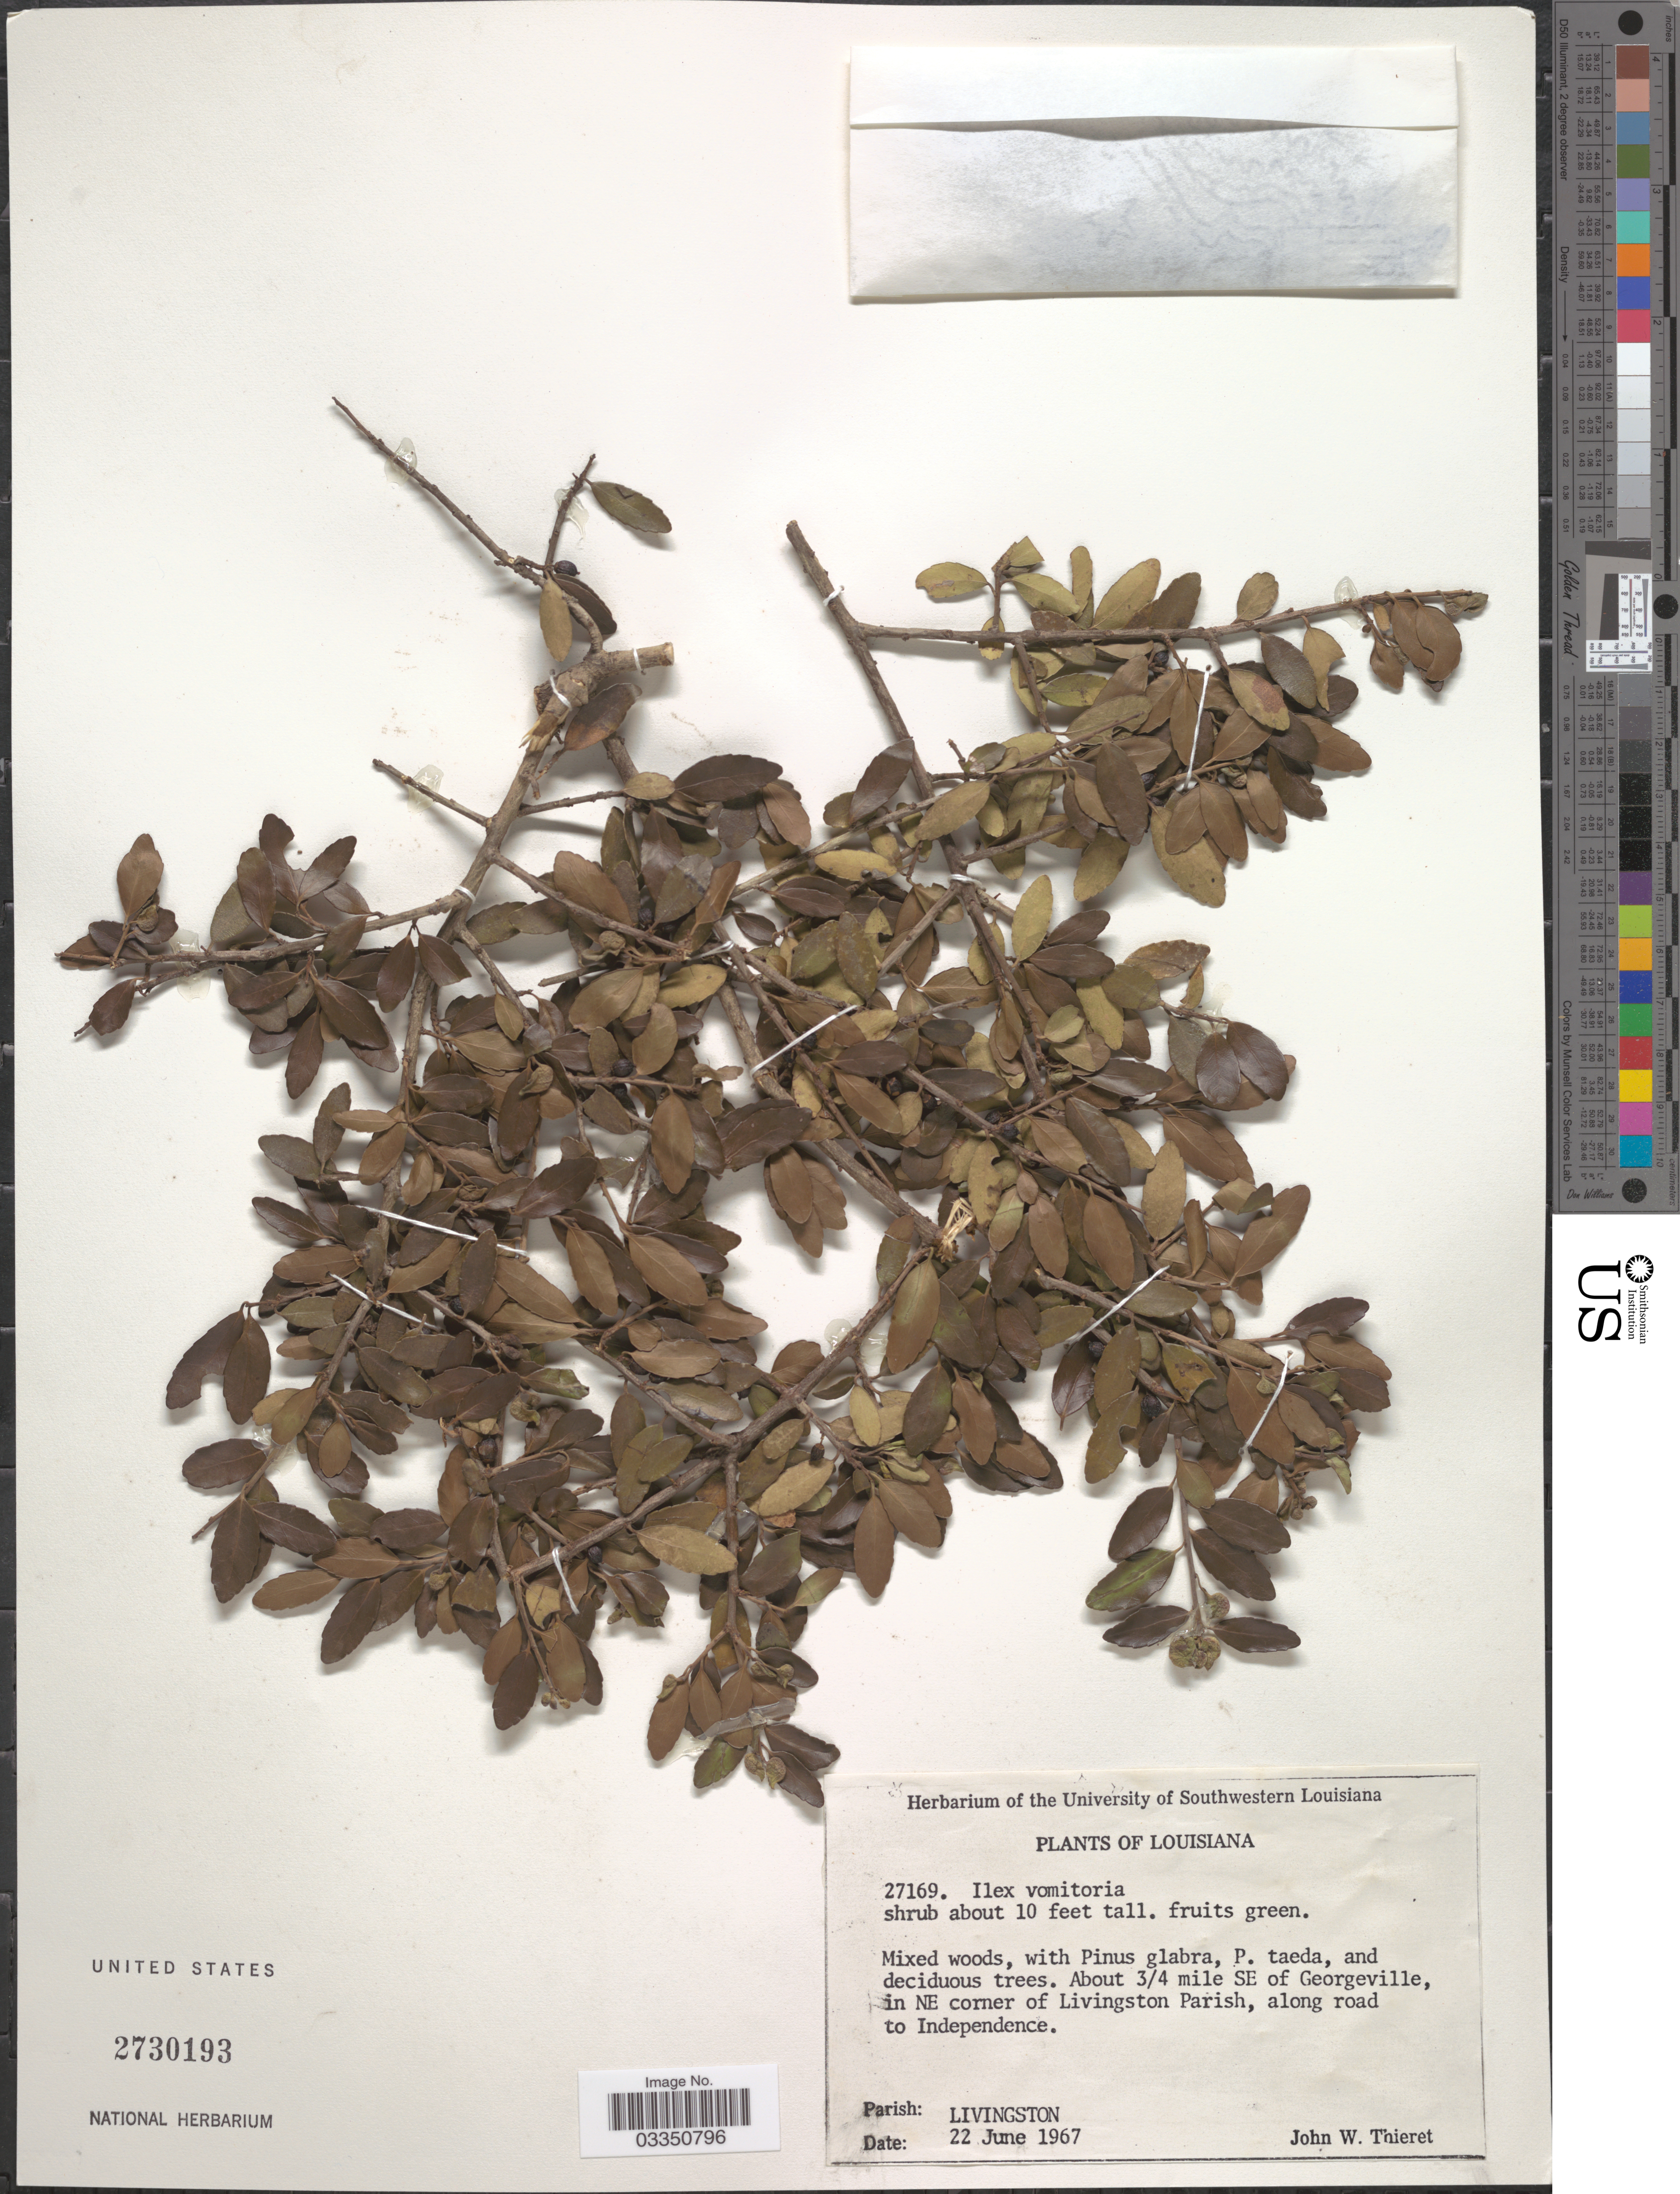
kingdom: Plantae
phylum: Tracheophyta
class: Magnoliopsida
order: Aquifoliales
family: Aquifoliaceae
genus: Ilex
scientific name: Ilex vomitoria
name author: Aiton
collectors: J. W. Thieret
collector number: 27169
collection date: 1967-06-22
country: United States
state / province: Louisiana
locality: About ¾ mile SE of Georgeville, in NE corner of Livingston Parish, along road to Independence. Parish: Livingston.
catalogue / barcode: US 2730193